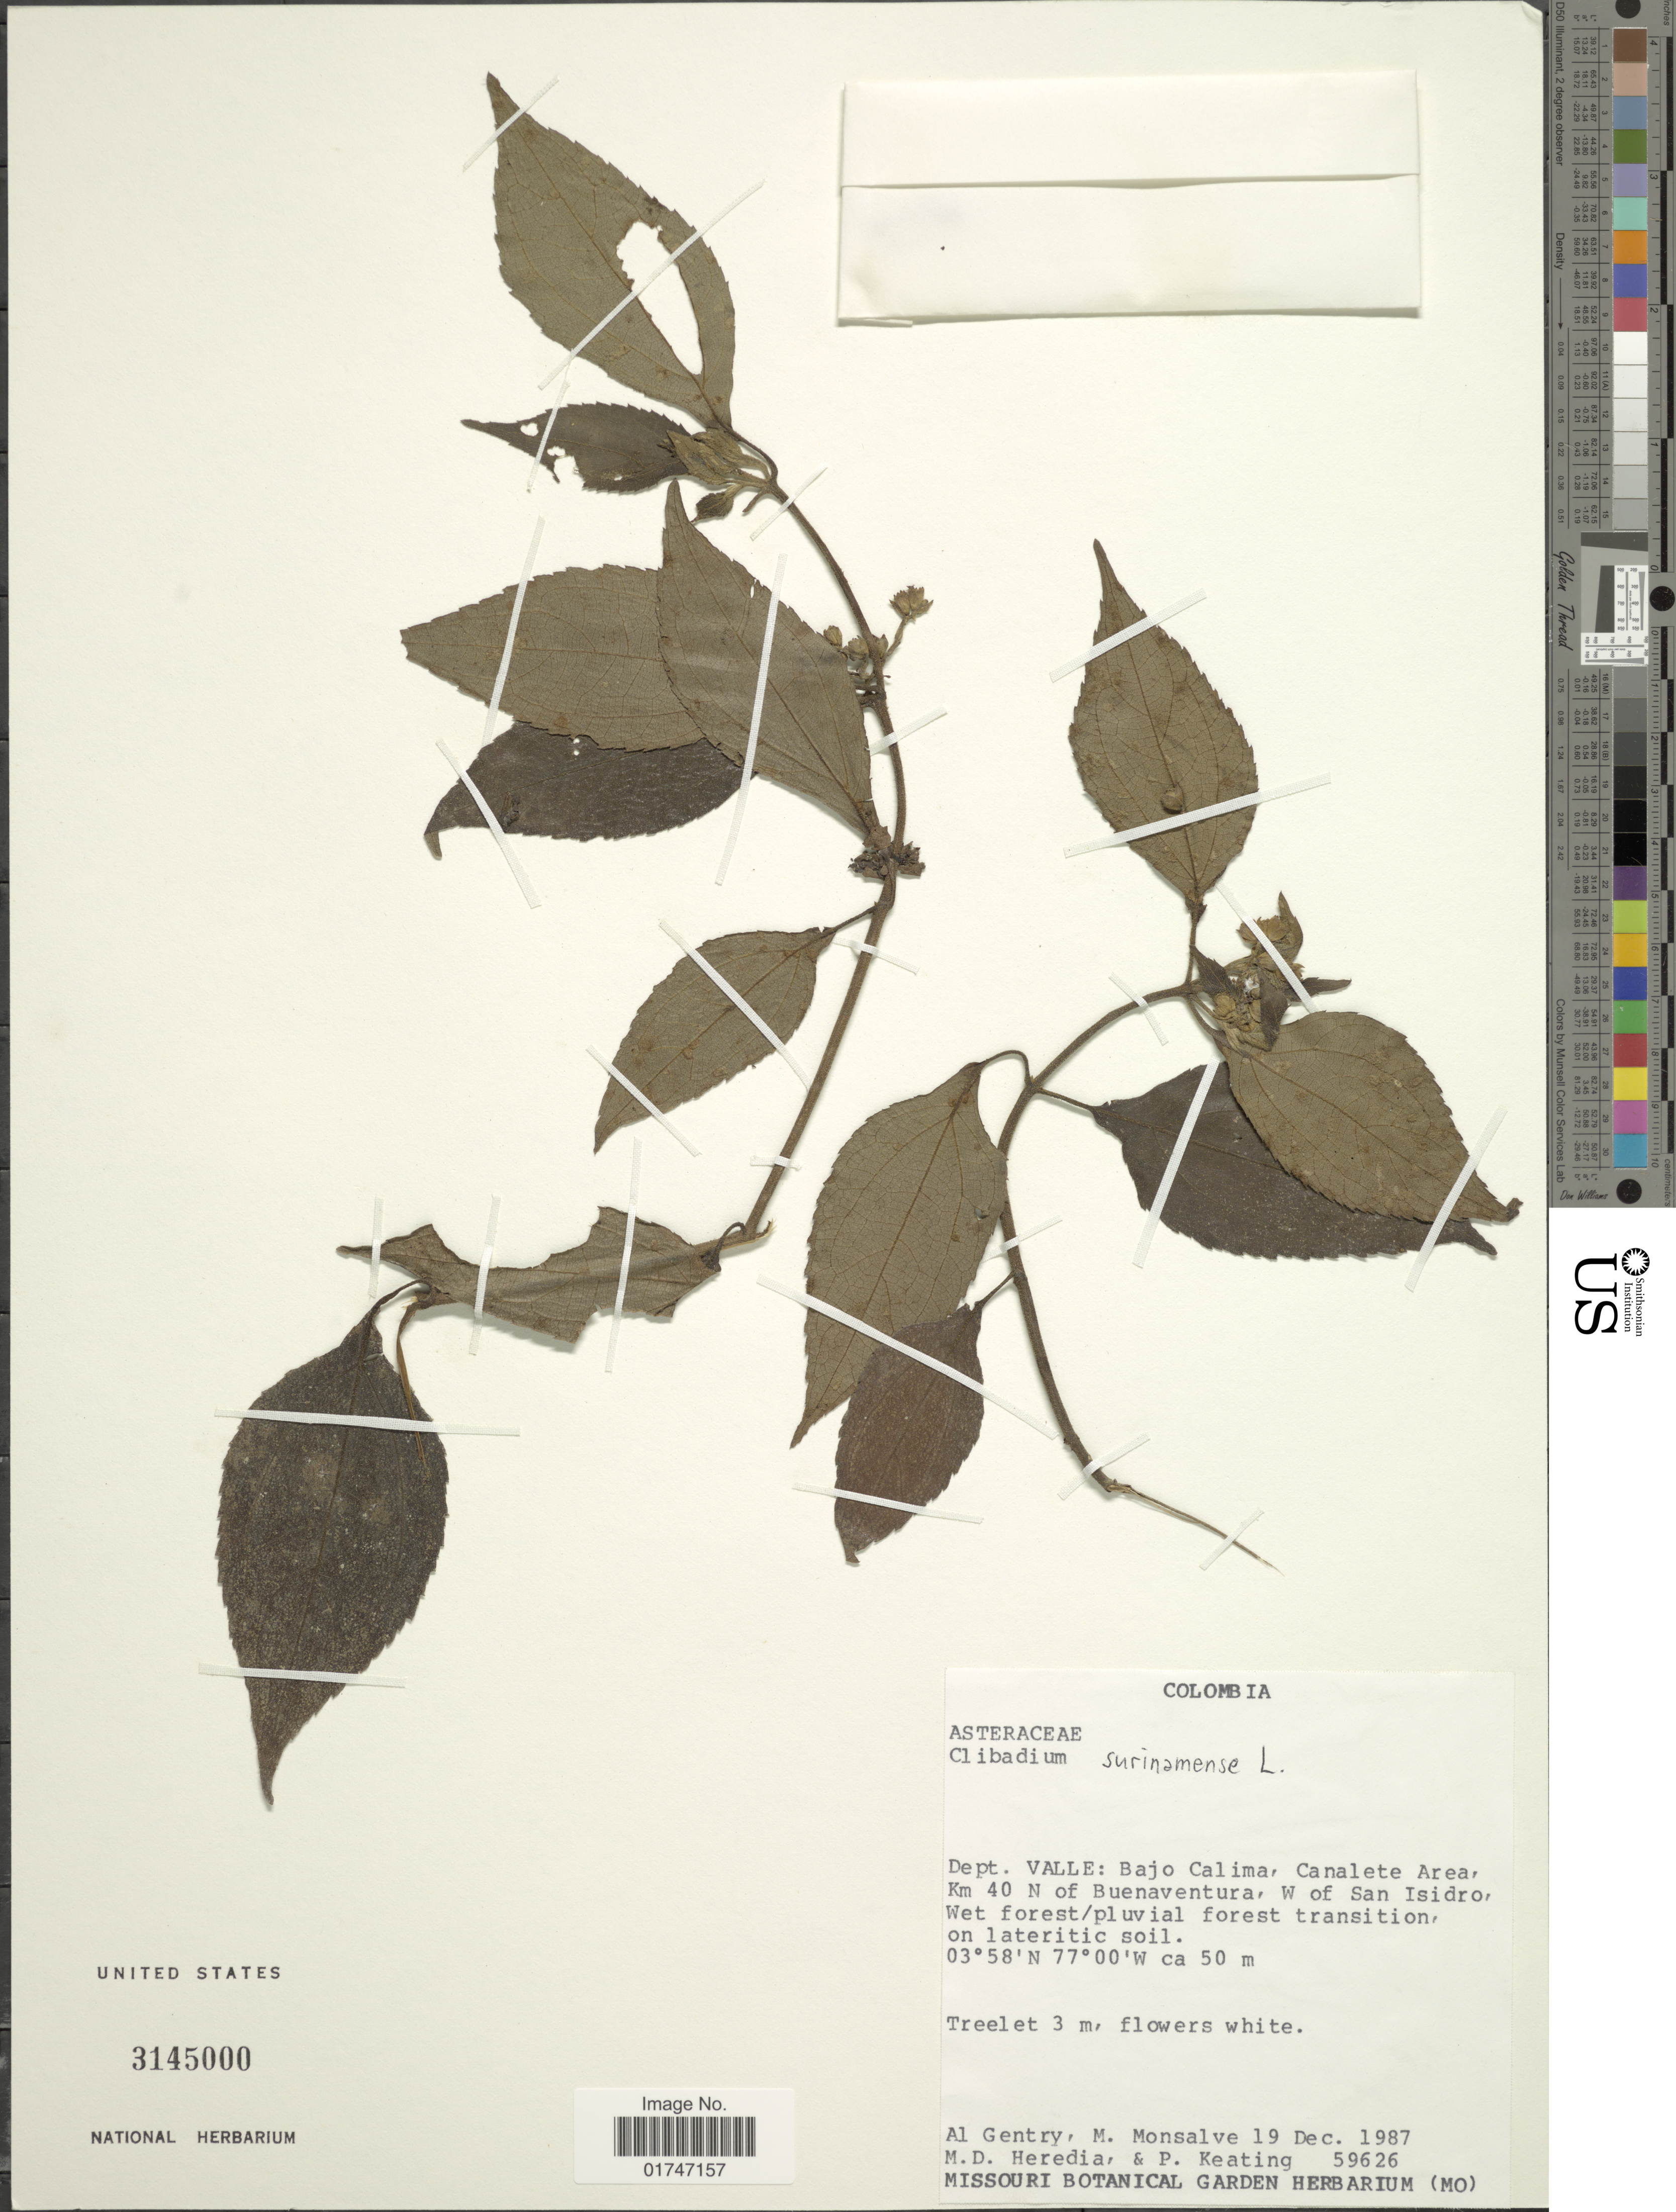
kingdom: Plantae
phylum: Tracheophyta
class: Magnoliopsida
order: Asterales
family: Asteraceae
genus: Clibadium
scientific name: Clibadium surinamense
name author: L.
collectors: A. H. Gentry, M. Monsalve, M. Heredia & P. Keating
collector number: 59626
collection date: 1987-12-19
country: Colombia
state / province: Valle del Cauca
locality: Dept. Valle: Bajo Calima, Canalete Area, Km 40 N of Buenaventura, W of San Isidro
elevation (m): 50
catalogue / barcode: US 3145000